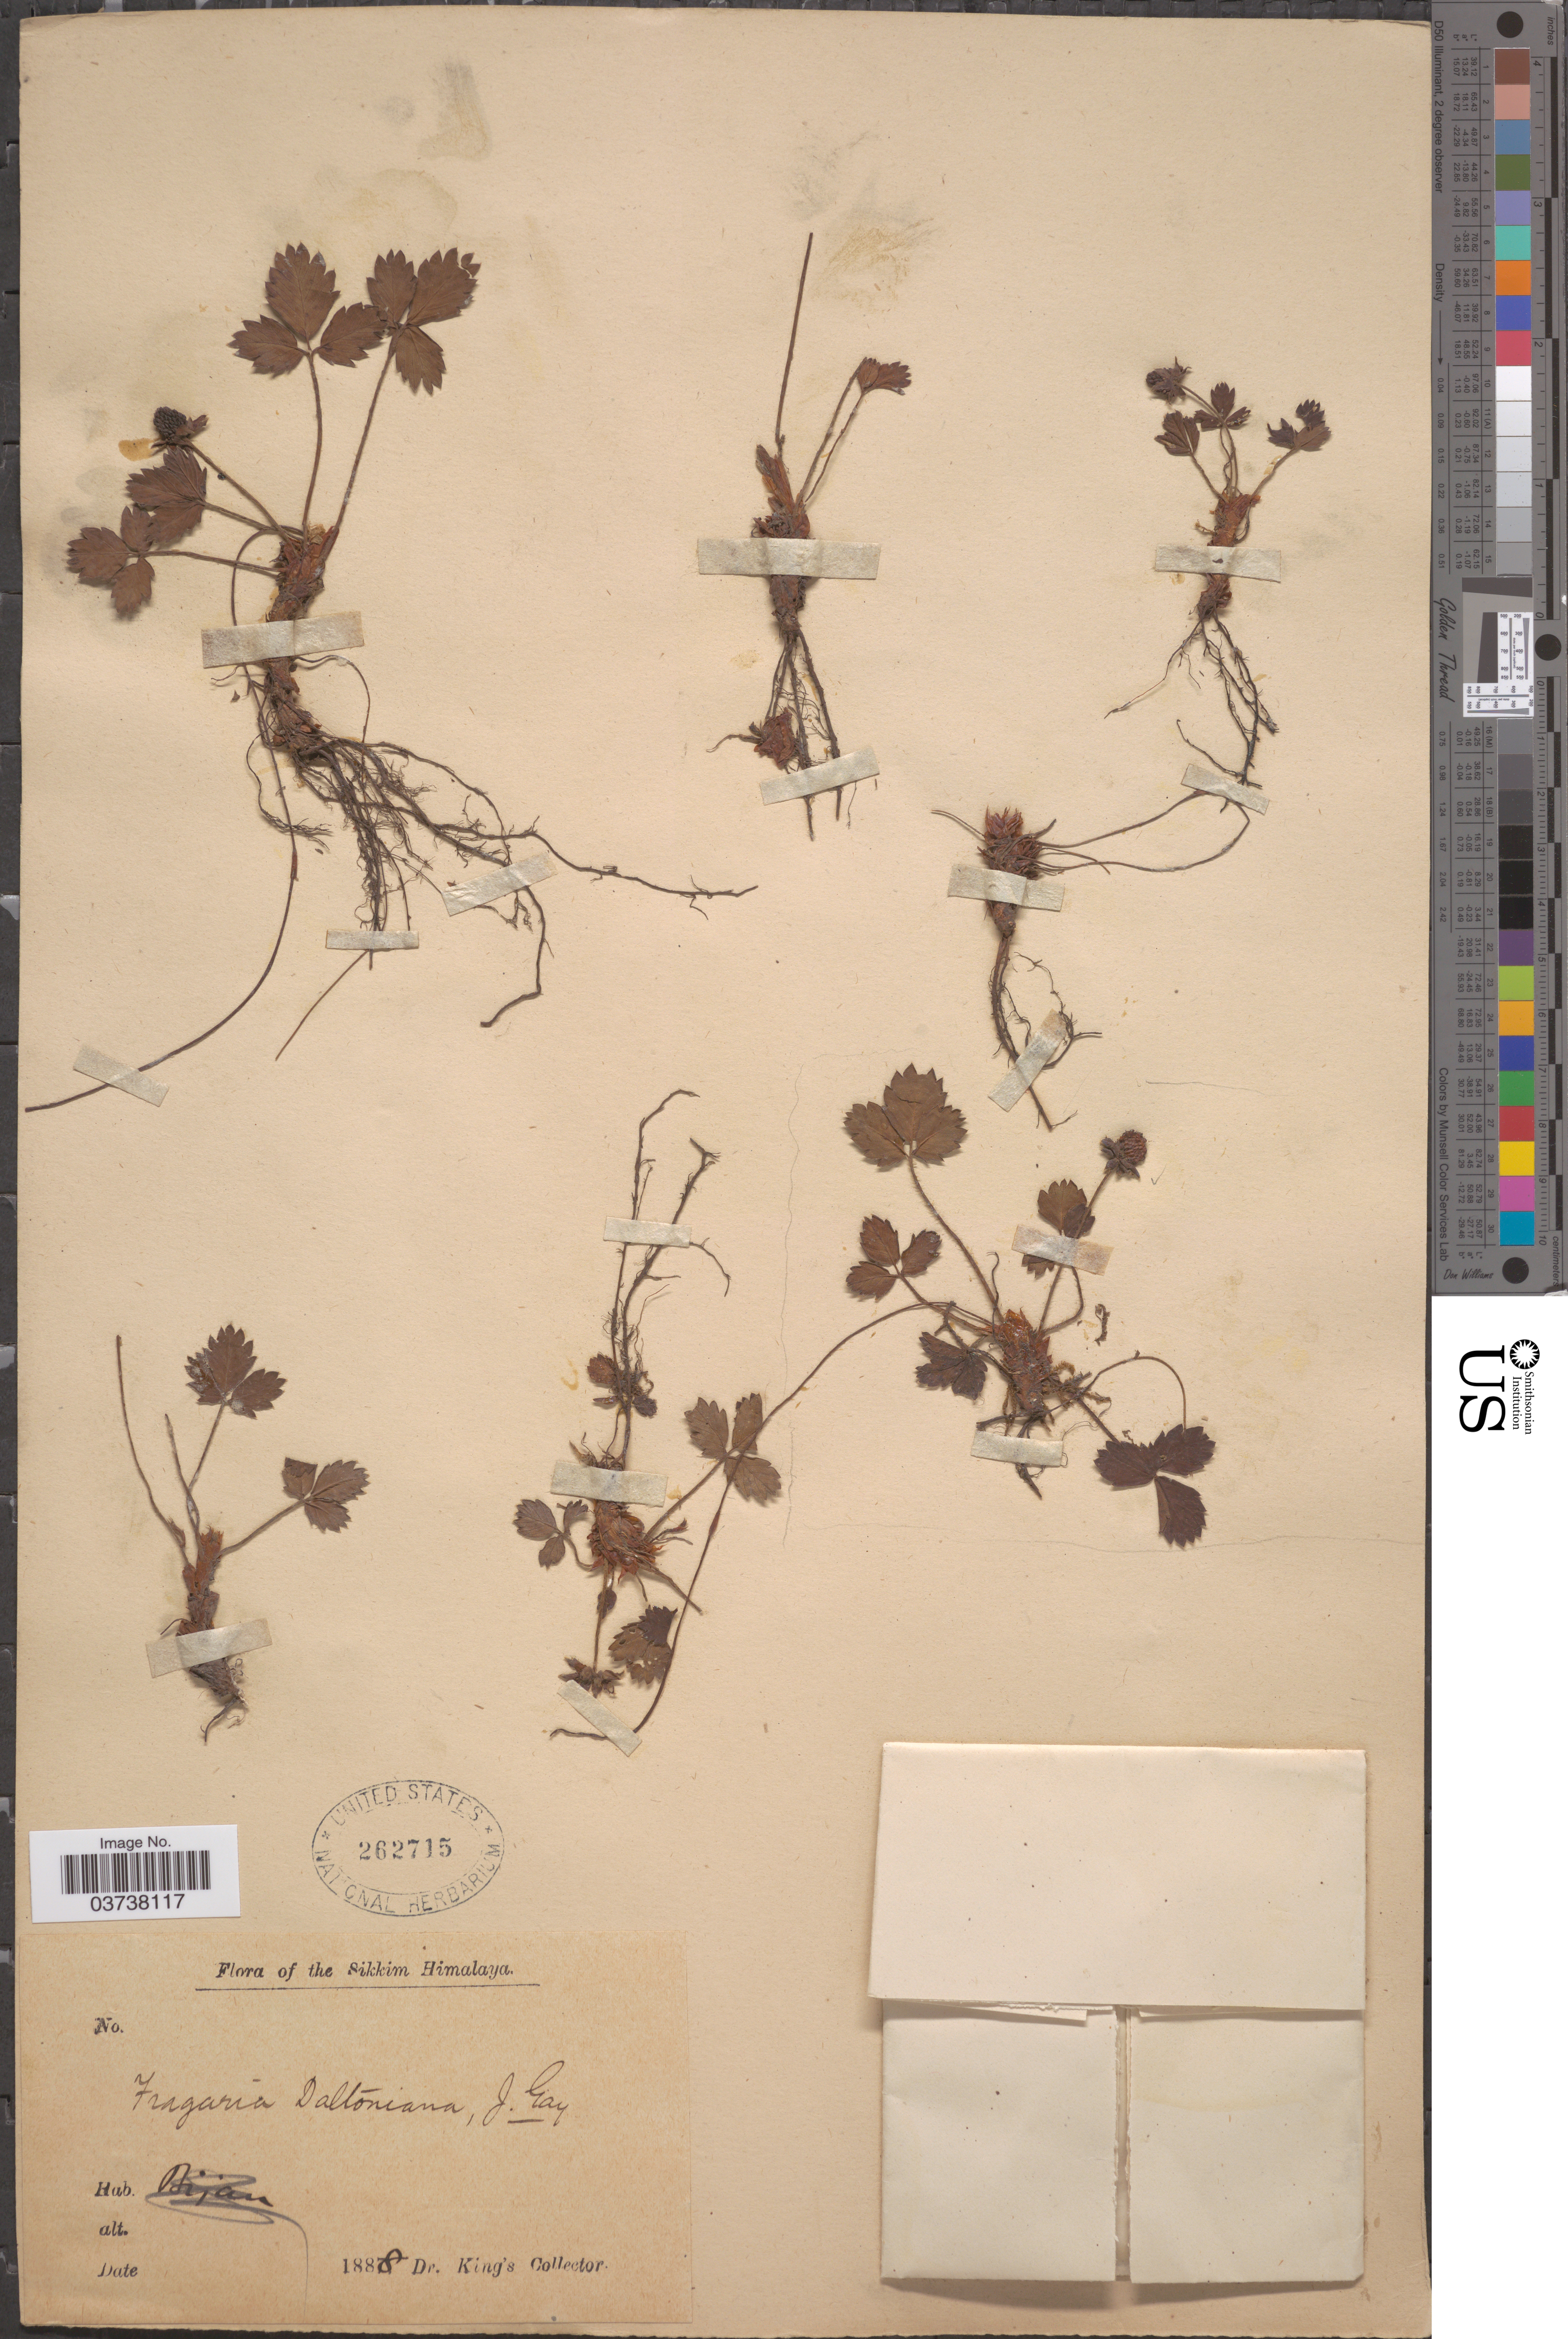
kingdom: Plantae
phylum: Tracheophyta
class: Magnoliopsida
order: Rosales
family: Rosaceae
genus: Fragaria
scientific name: Fragaria daltoniana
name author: J. Gay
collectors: Dr. King's collector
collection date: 1888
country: India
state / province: Sikkim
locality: The Sikkim Himalaya.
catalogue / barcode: US 262715